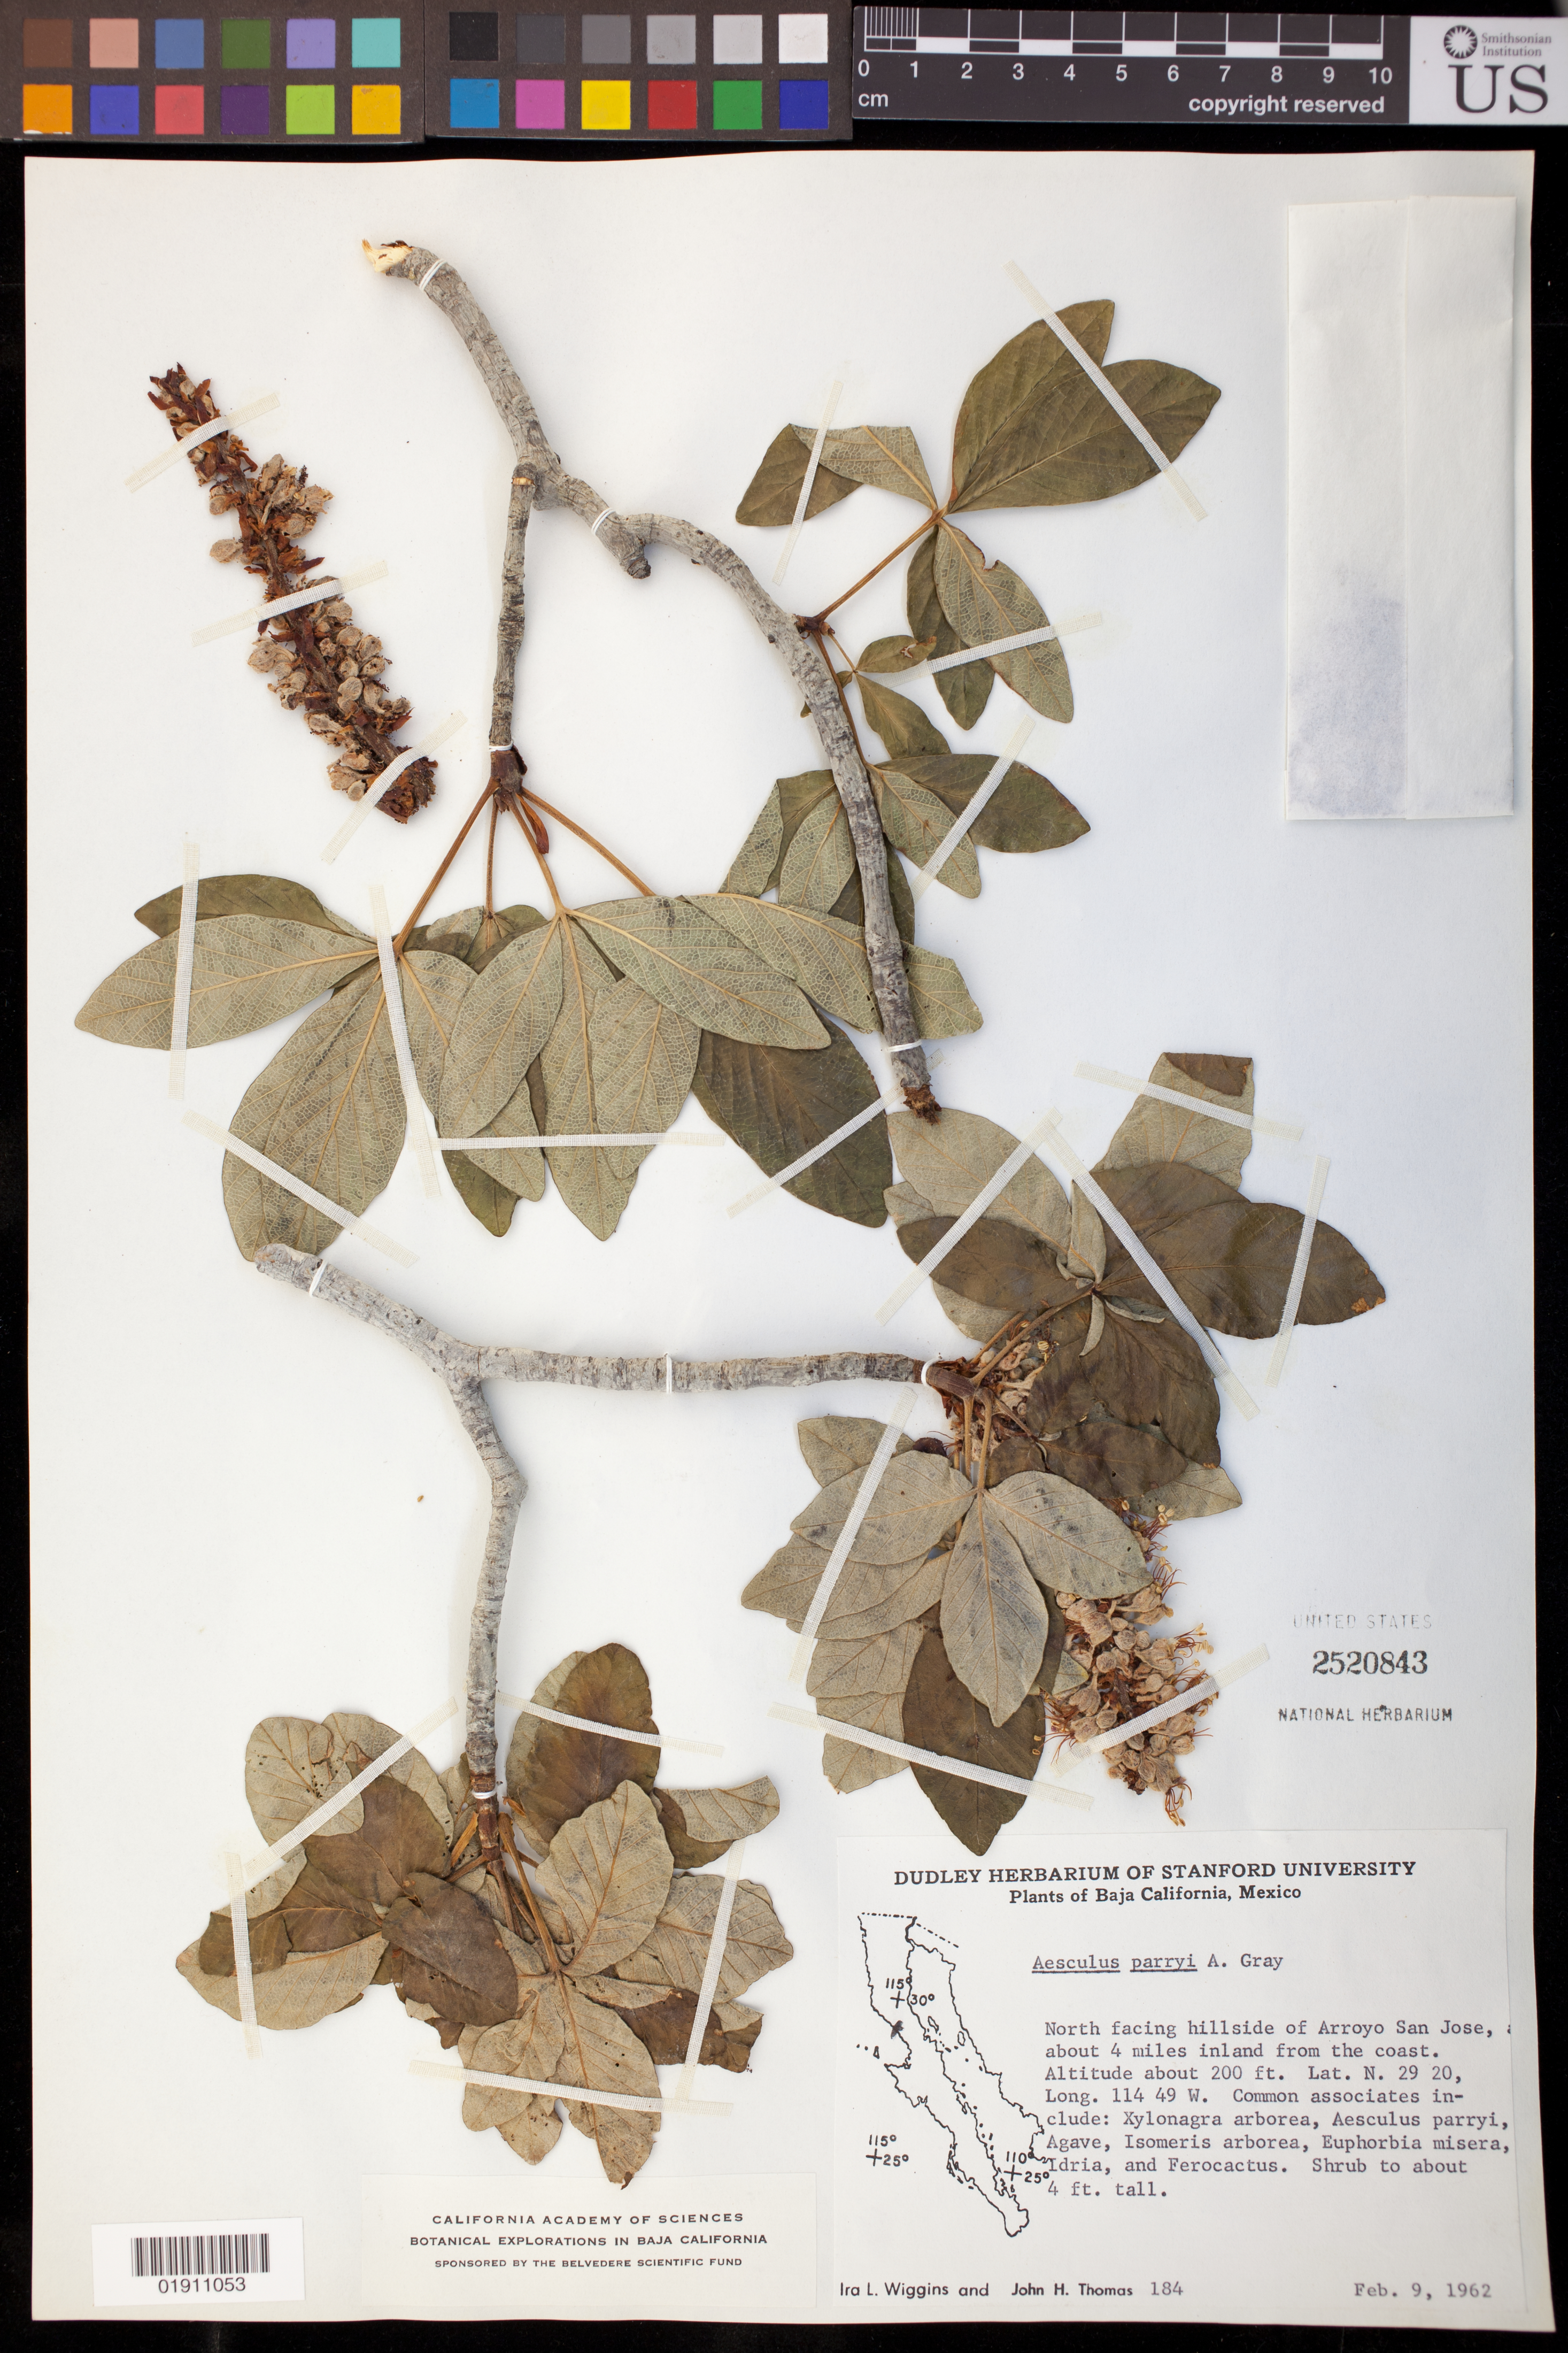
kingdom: Plantae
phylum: Tracheophyta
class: Magnoliopsida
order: Sapindales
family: Sapindaceae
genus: Aesculus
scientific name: Aesculus parryi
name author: A. Gray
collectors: I. L. Wiggins & J. H. Thomas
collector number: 184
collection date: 1962-02-09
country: Mexico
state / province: Baja California Norte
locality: North facing hillside of Arroyo San Jose, about 4 miles inland from the coast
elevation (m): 61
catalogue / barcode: US 2520843